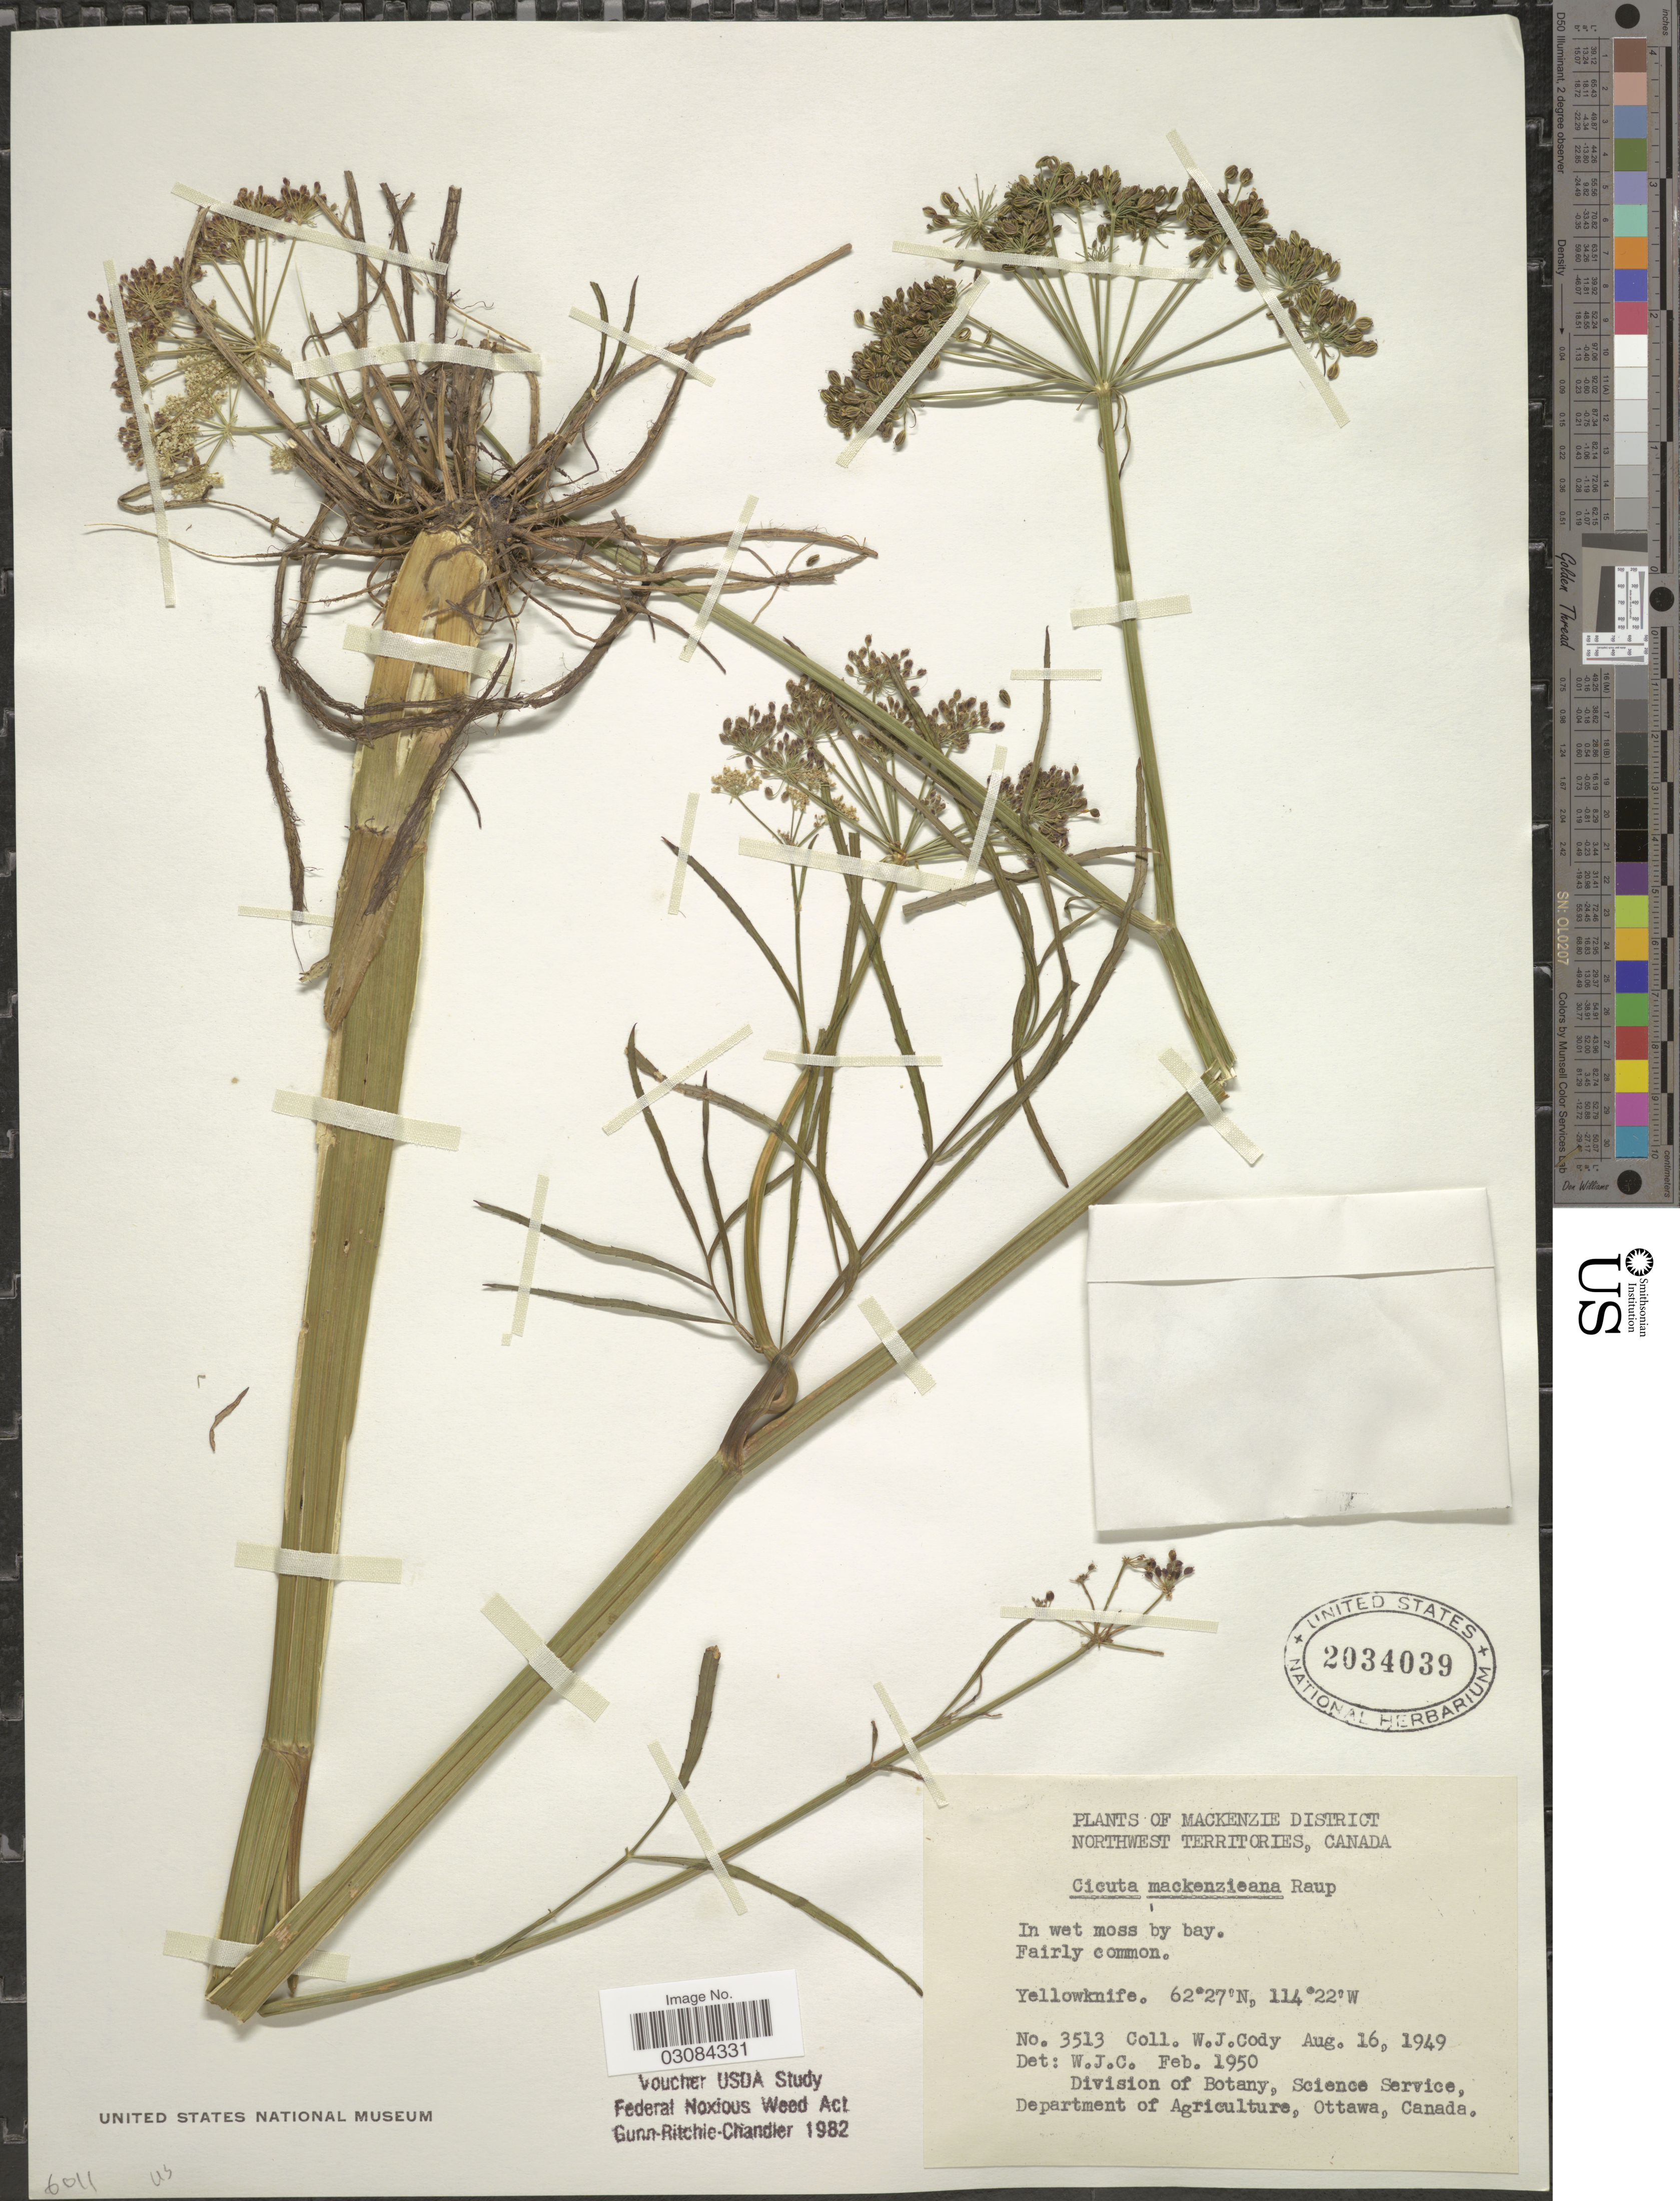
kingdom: Plantae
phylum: Tracheophyta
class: Magnoliopsida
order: Apiales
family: Apiaceae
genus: Cicuta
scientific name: Cicuta mackenzieana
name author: Raup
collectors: W. Cody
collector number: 3513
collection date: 1949-08-16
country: Canada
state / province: Northwest Territories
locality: Mackenzie District. Yellowknife.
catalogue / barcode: US 2034039